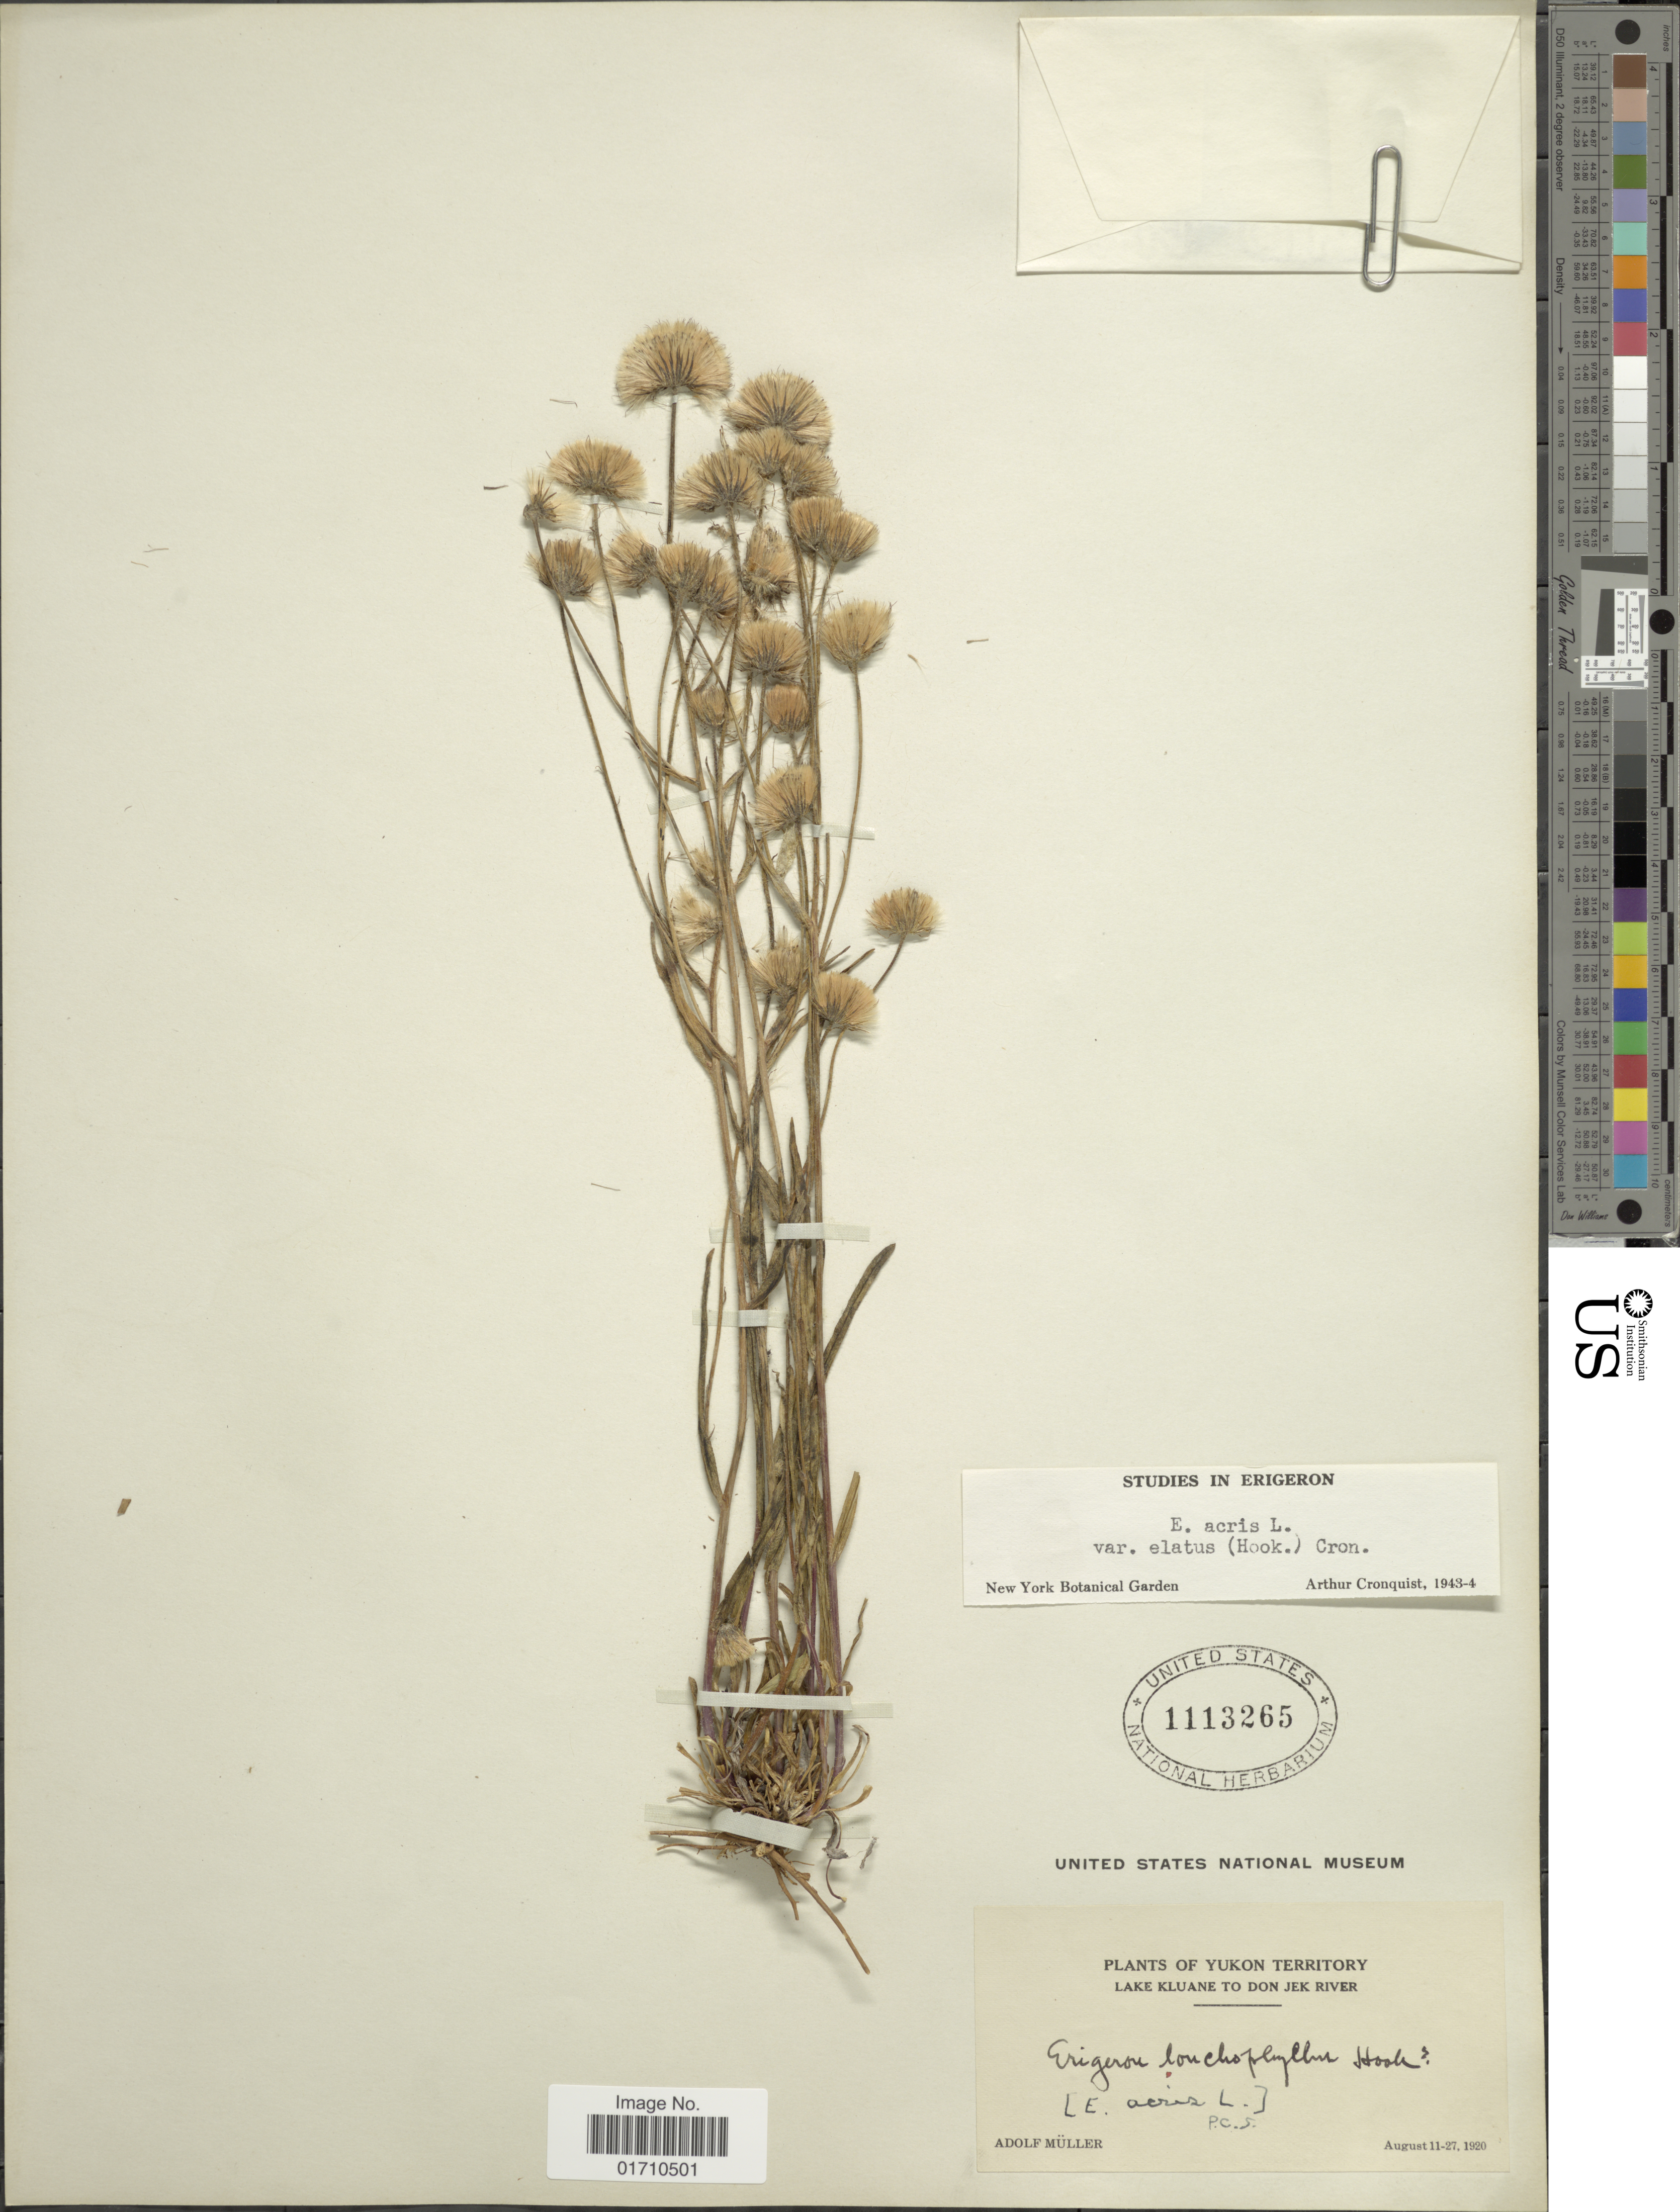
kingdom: Plantae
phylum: Tracheophyta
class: Magnoliopsida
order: Asterales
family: Asteraceae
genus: Erigeron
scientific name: Erigeron acris var. elatus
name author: (Hook.) Cronq.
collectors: A. Muller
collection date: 1920-08-11/1920-08-27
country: Canada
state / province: Yukon Territory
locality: Lake Kluane to Don Jek River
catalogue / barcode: US 1113265